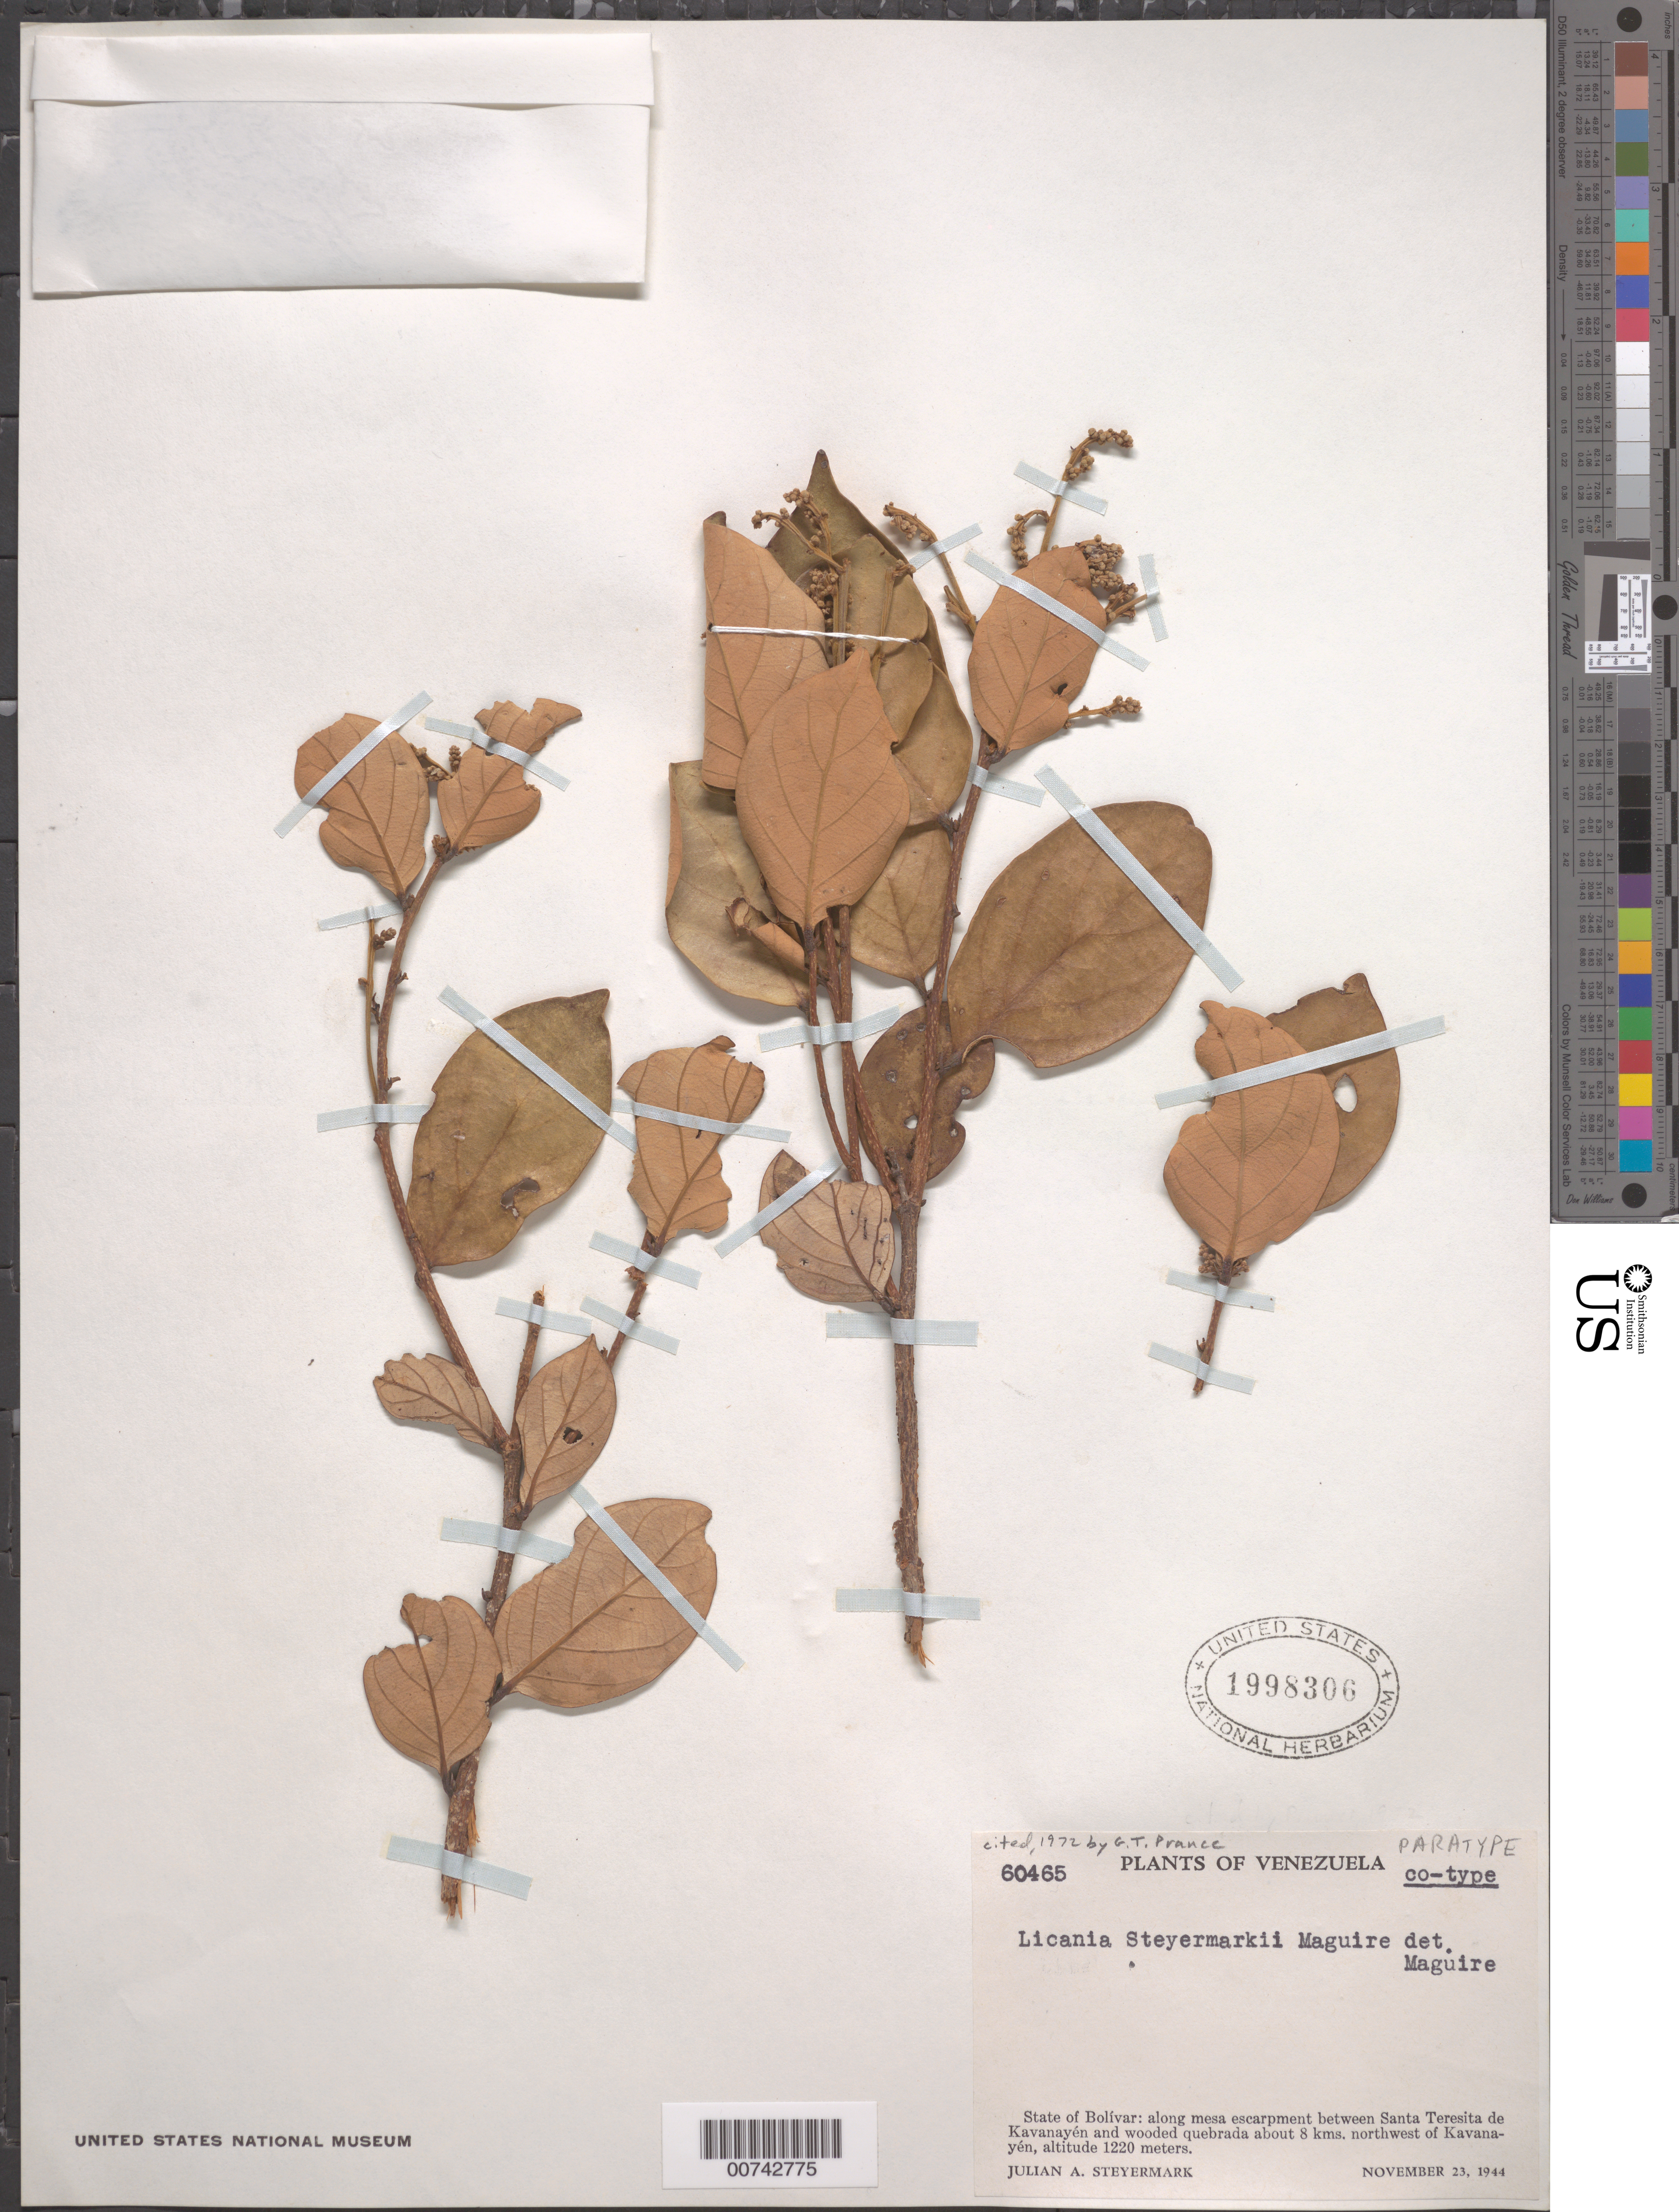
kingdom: Plantae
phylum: Tracheophyta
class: Magnoliopsida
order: Malpighiales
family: Chrysobalanaceae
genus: Licania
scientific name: Licania steyermarkii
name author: Maguire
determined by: Maguire, Bassett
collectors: J. Steyermark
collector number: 60465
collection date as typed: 23-Nov-44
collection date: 1944-11-23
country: Venezuela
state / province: Bolívar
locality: Santa Teresita de Kavanayen to 8 km NW of Kavanayén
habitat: Mesa escarpment and wooded quebrada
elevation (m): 1220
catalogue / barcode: US 1998306